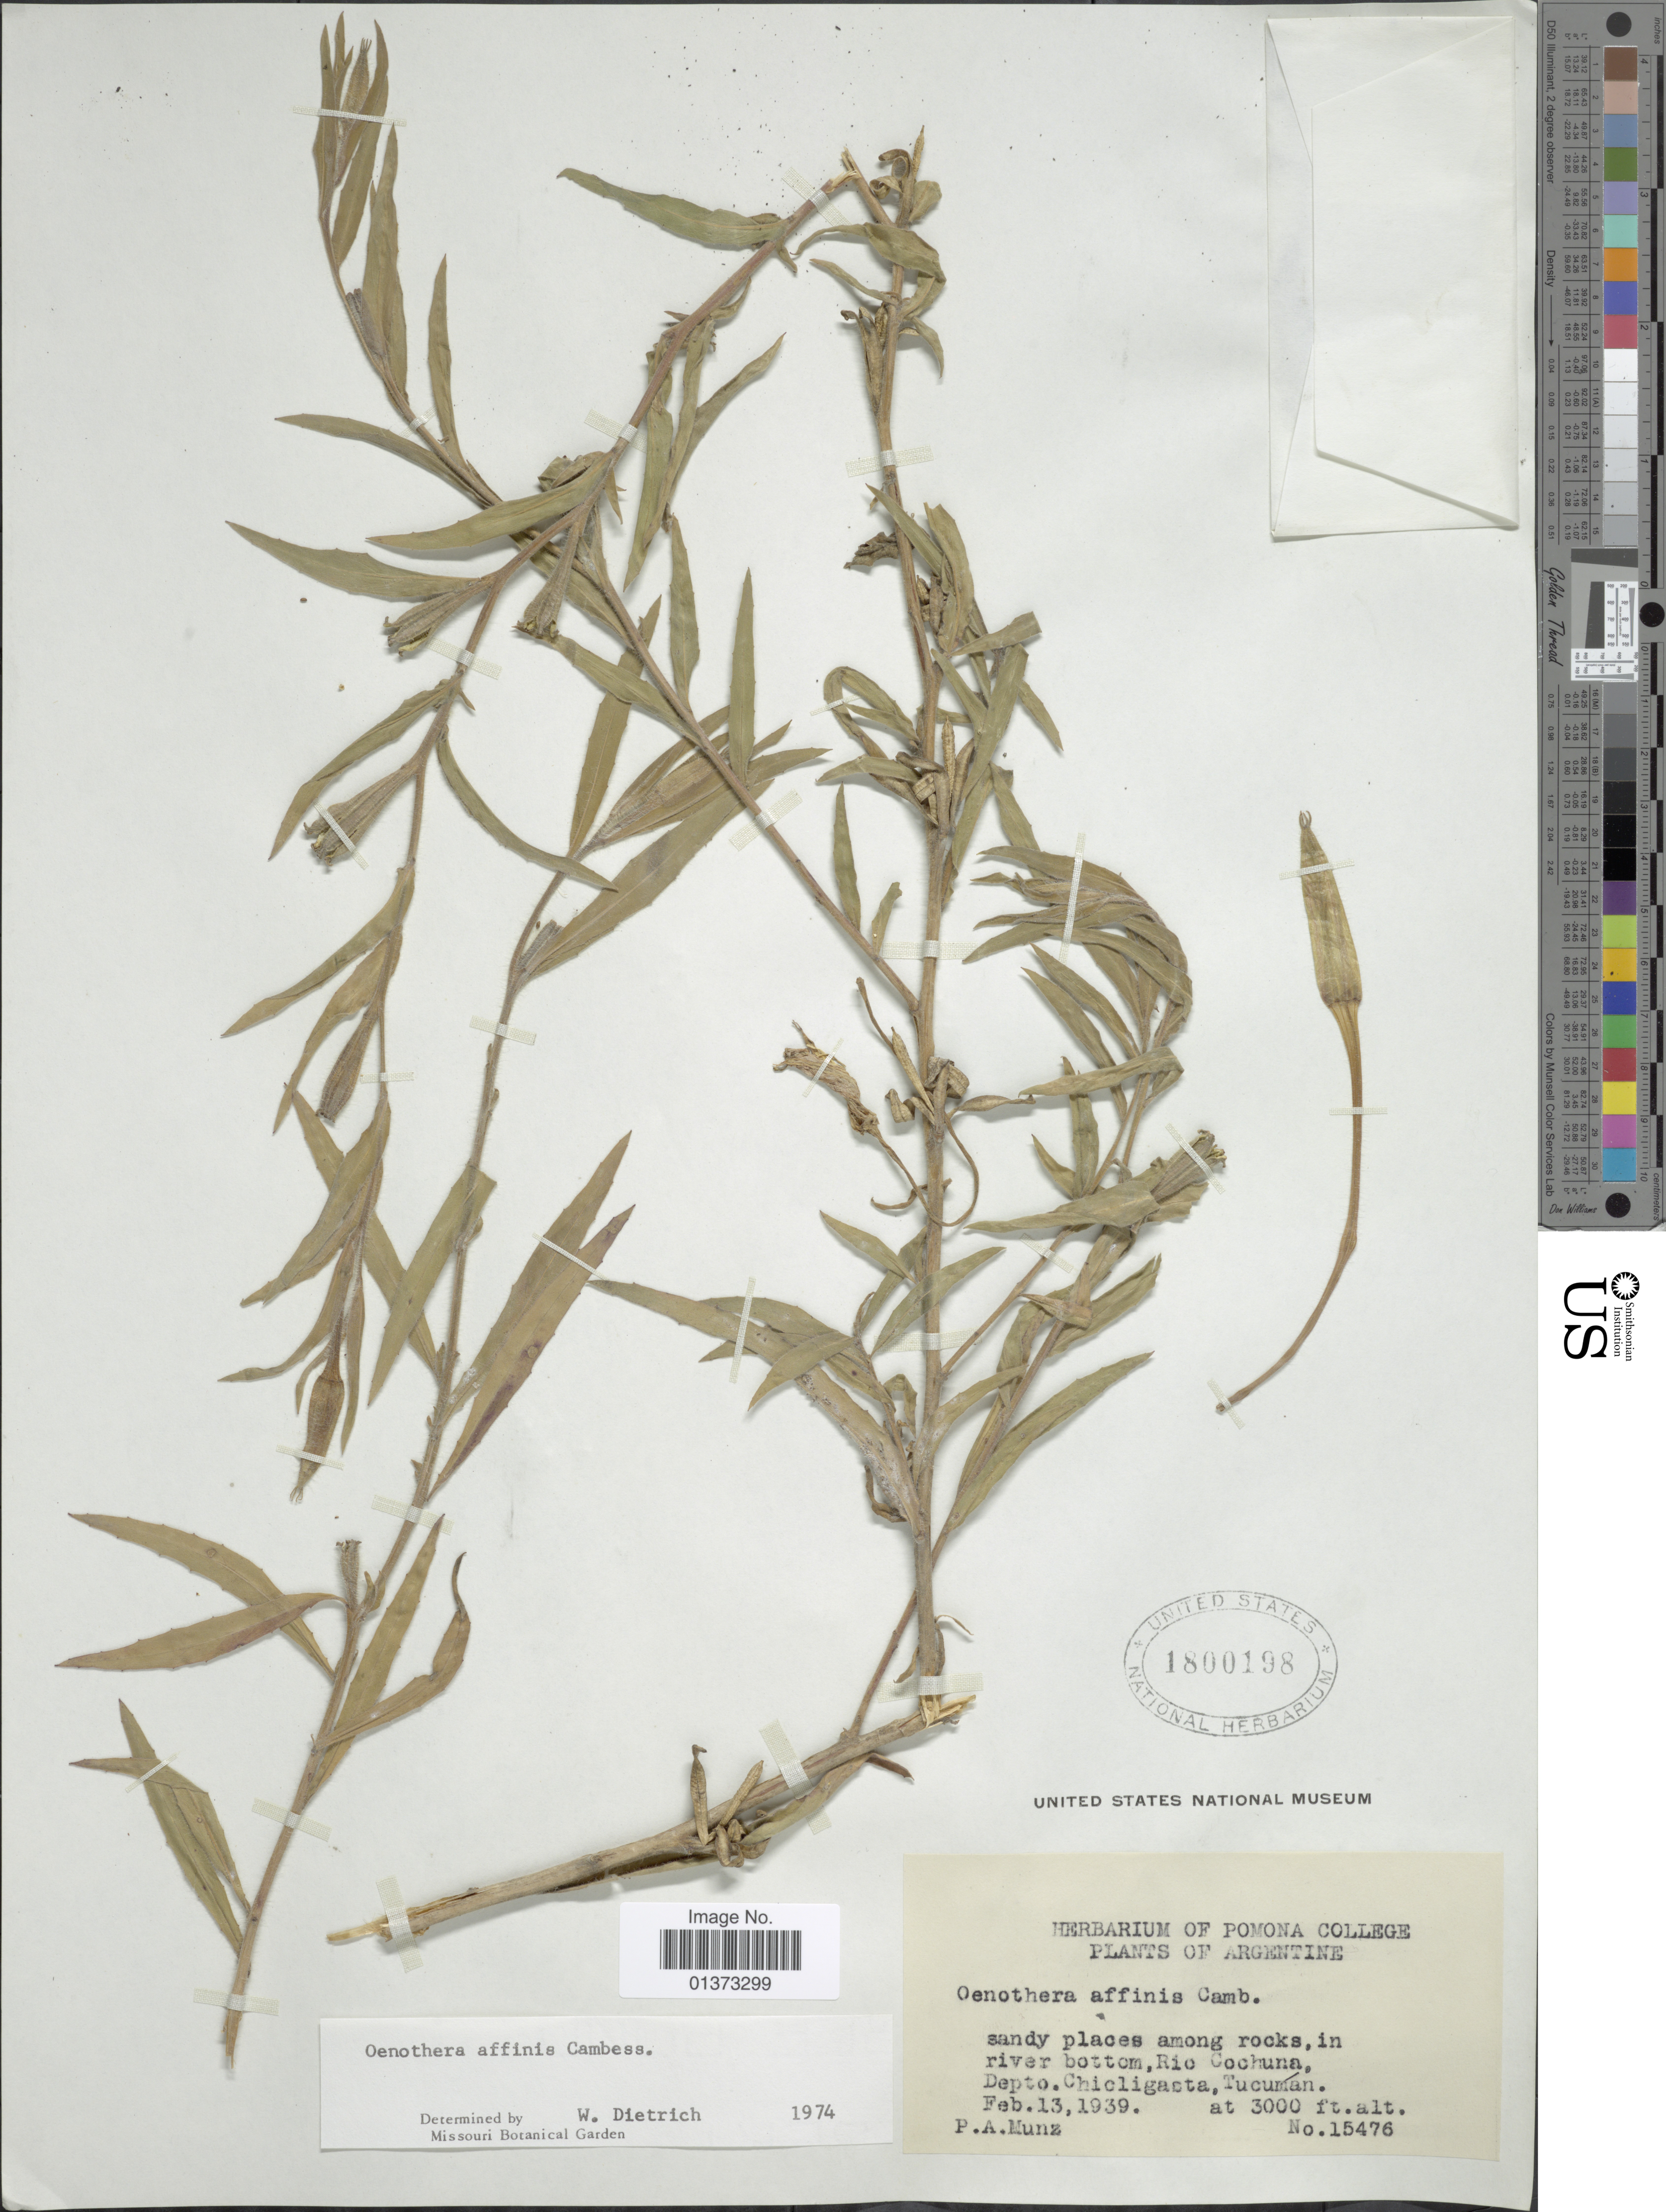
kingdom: Plantae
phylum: Tracheophyta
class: Magnoliopsida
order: Myrtales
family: Onagraceae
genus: Oenothera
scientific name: Oenothera affinis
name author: Cambess.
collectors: P. A. Munz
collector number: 15476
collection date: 1939-02-13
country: Argentina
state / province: Tucuman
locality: In river bottom, Rio Cochuna, Depto. Chicligacta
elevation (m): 914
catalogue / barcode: US 1800198